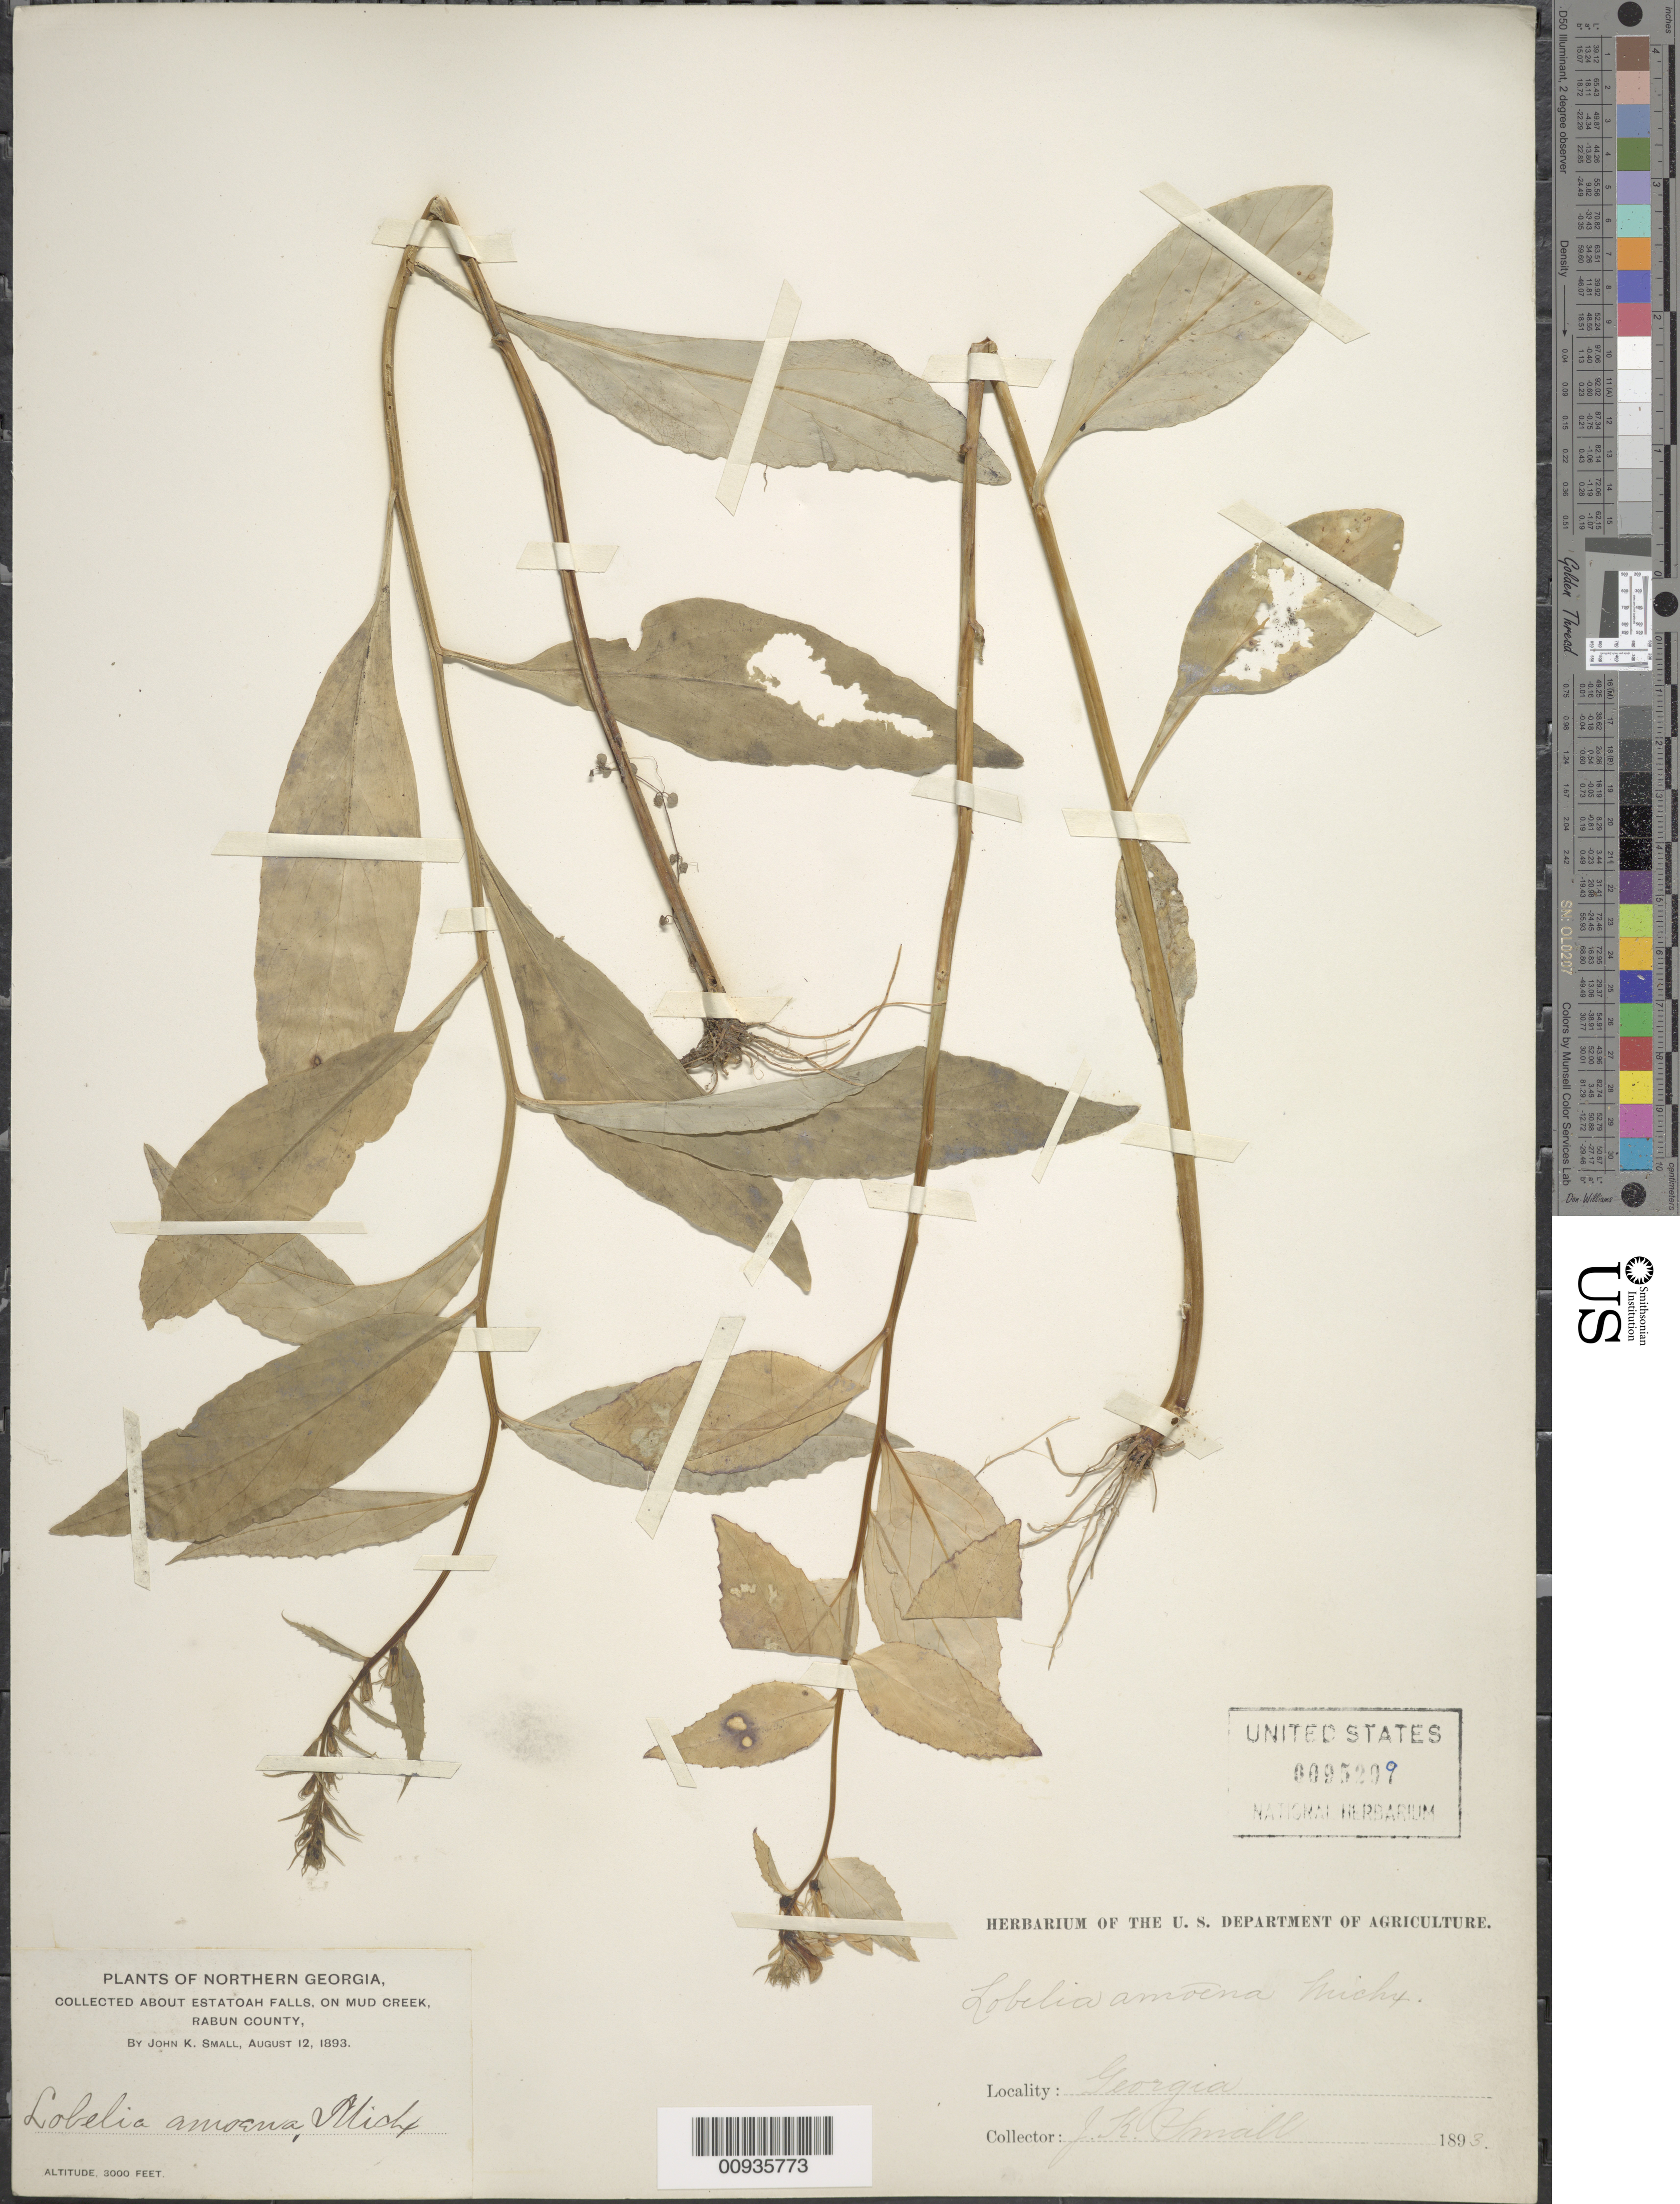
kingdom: Plantae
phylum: Tracheophyta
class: Magnoliopsida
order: Asterales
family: Campanulaceae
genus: Lobelia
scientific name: Lobelia amoena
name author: Michx.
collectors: J. K. Small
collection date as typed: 12 Aug 1893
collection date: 1893-08-12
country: United States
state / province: Georgia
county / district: Rabun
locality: Estatoah Falls, on Mud Creek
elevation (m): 914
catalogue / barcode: US 95299